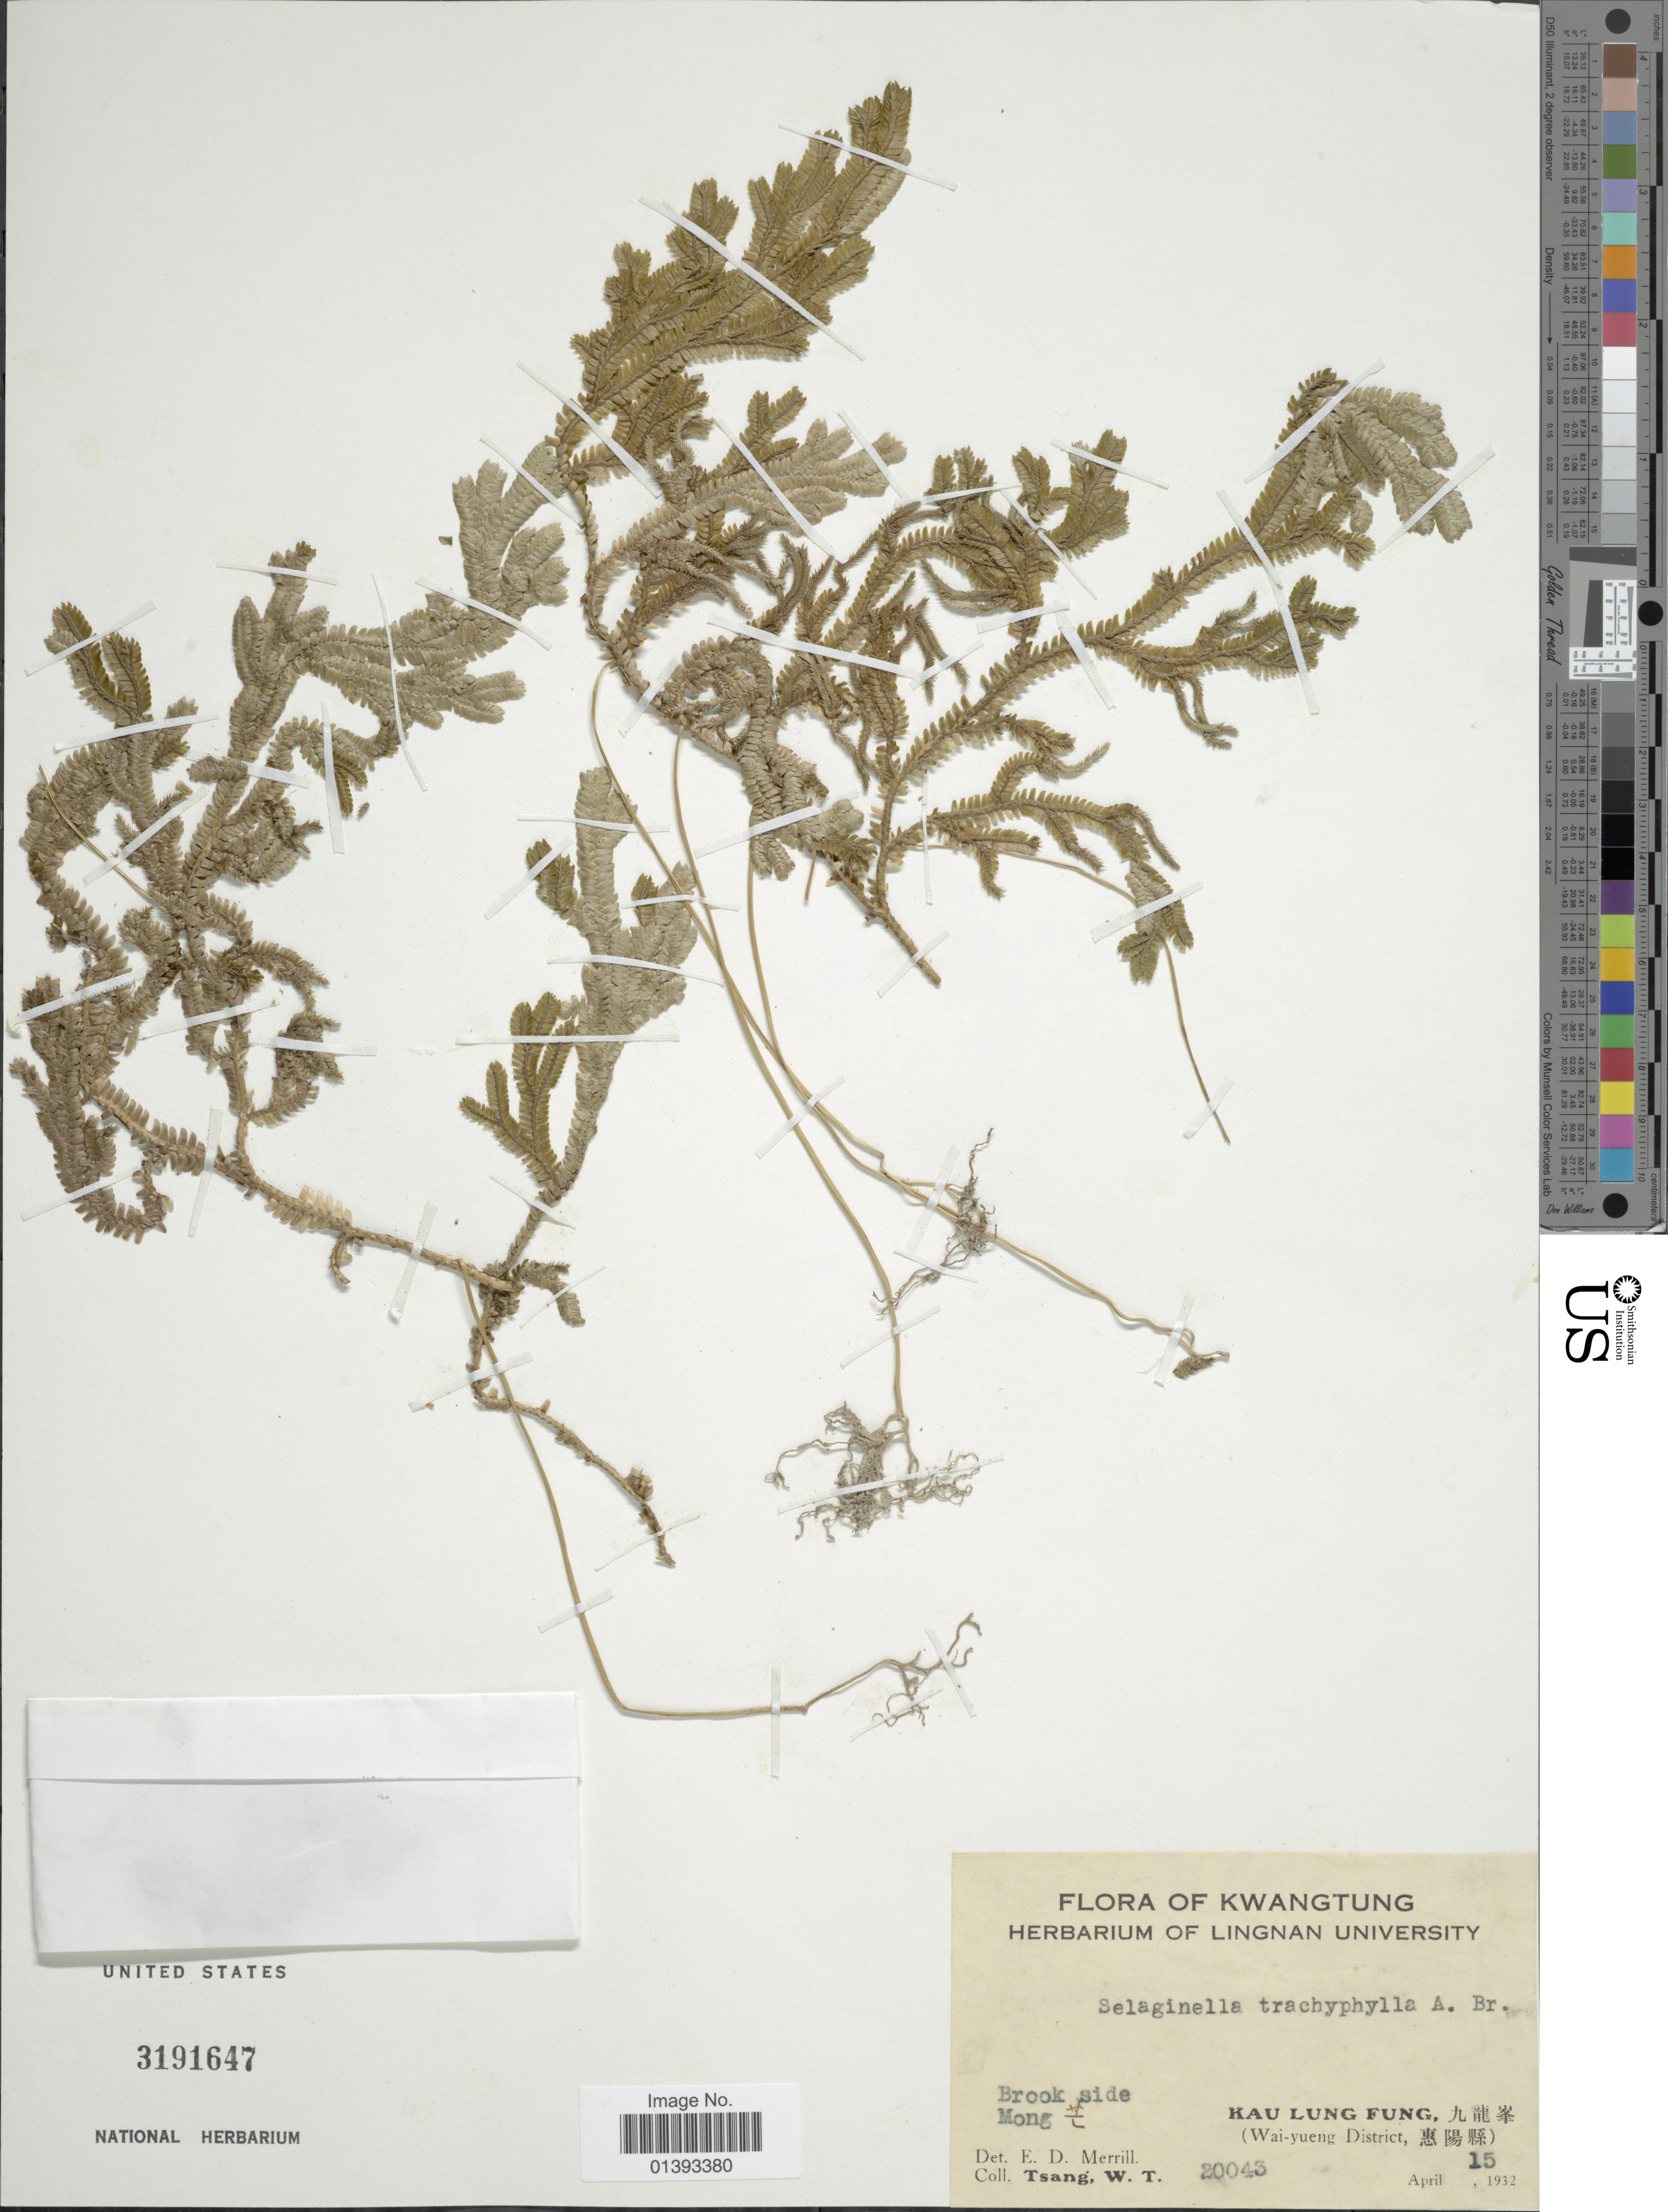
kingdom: Plantae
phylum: Tracheophyta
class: Lycopodiopsida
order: Selaginellales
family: Selaginellaceae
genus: Selaginella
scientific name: Selaginella trachyphylla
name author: A. Braun ex Hieron.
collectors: W. T. Tsang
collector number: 20043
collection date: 1932-04-15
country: China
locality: Kwangtung, Brook side, Mong, Kau Lung Fung, Wai-Yueng District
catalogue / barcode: US 3191647